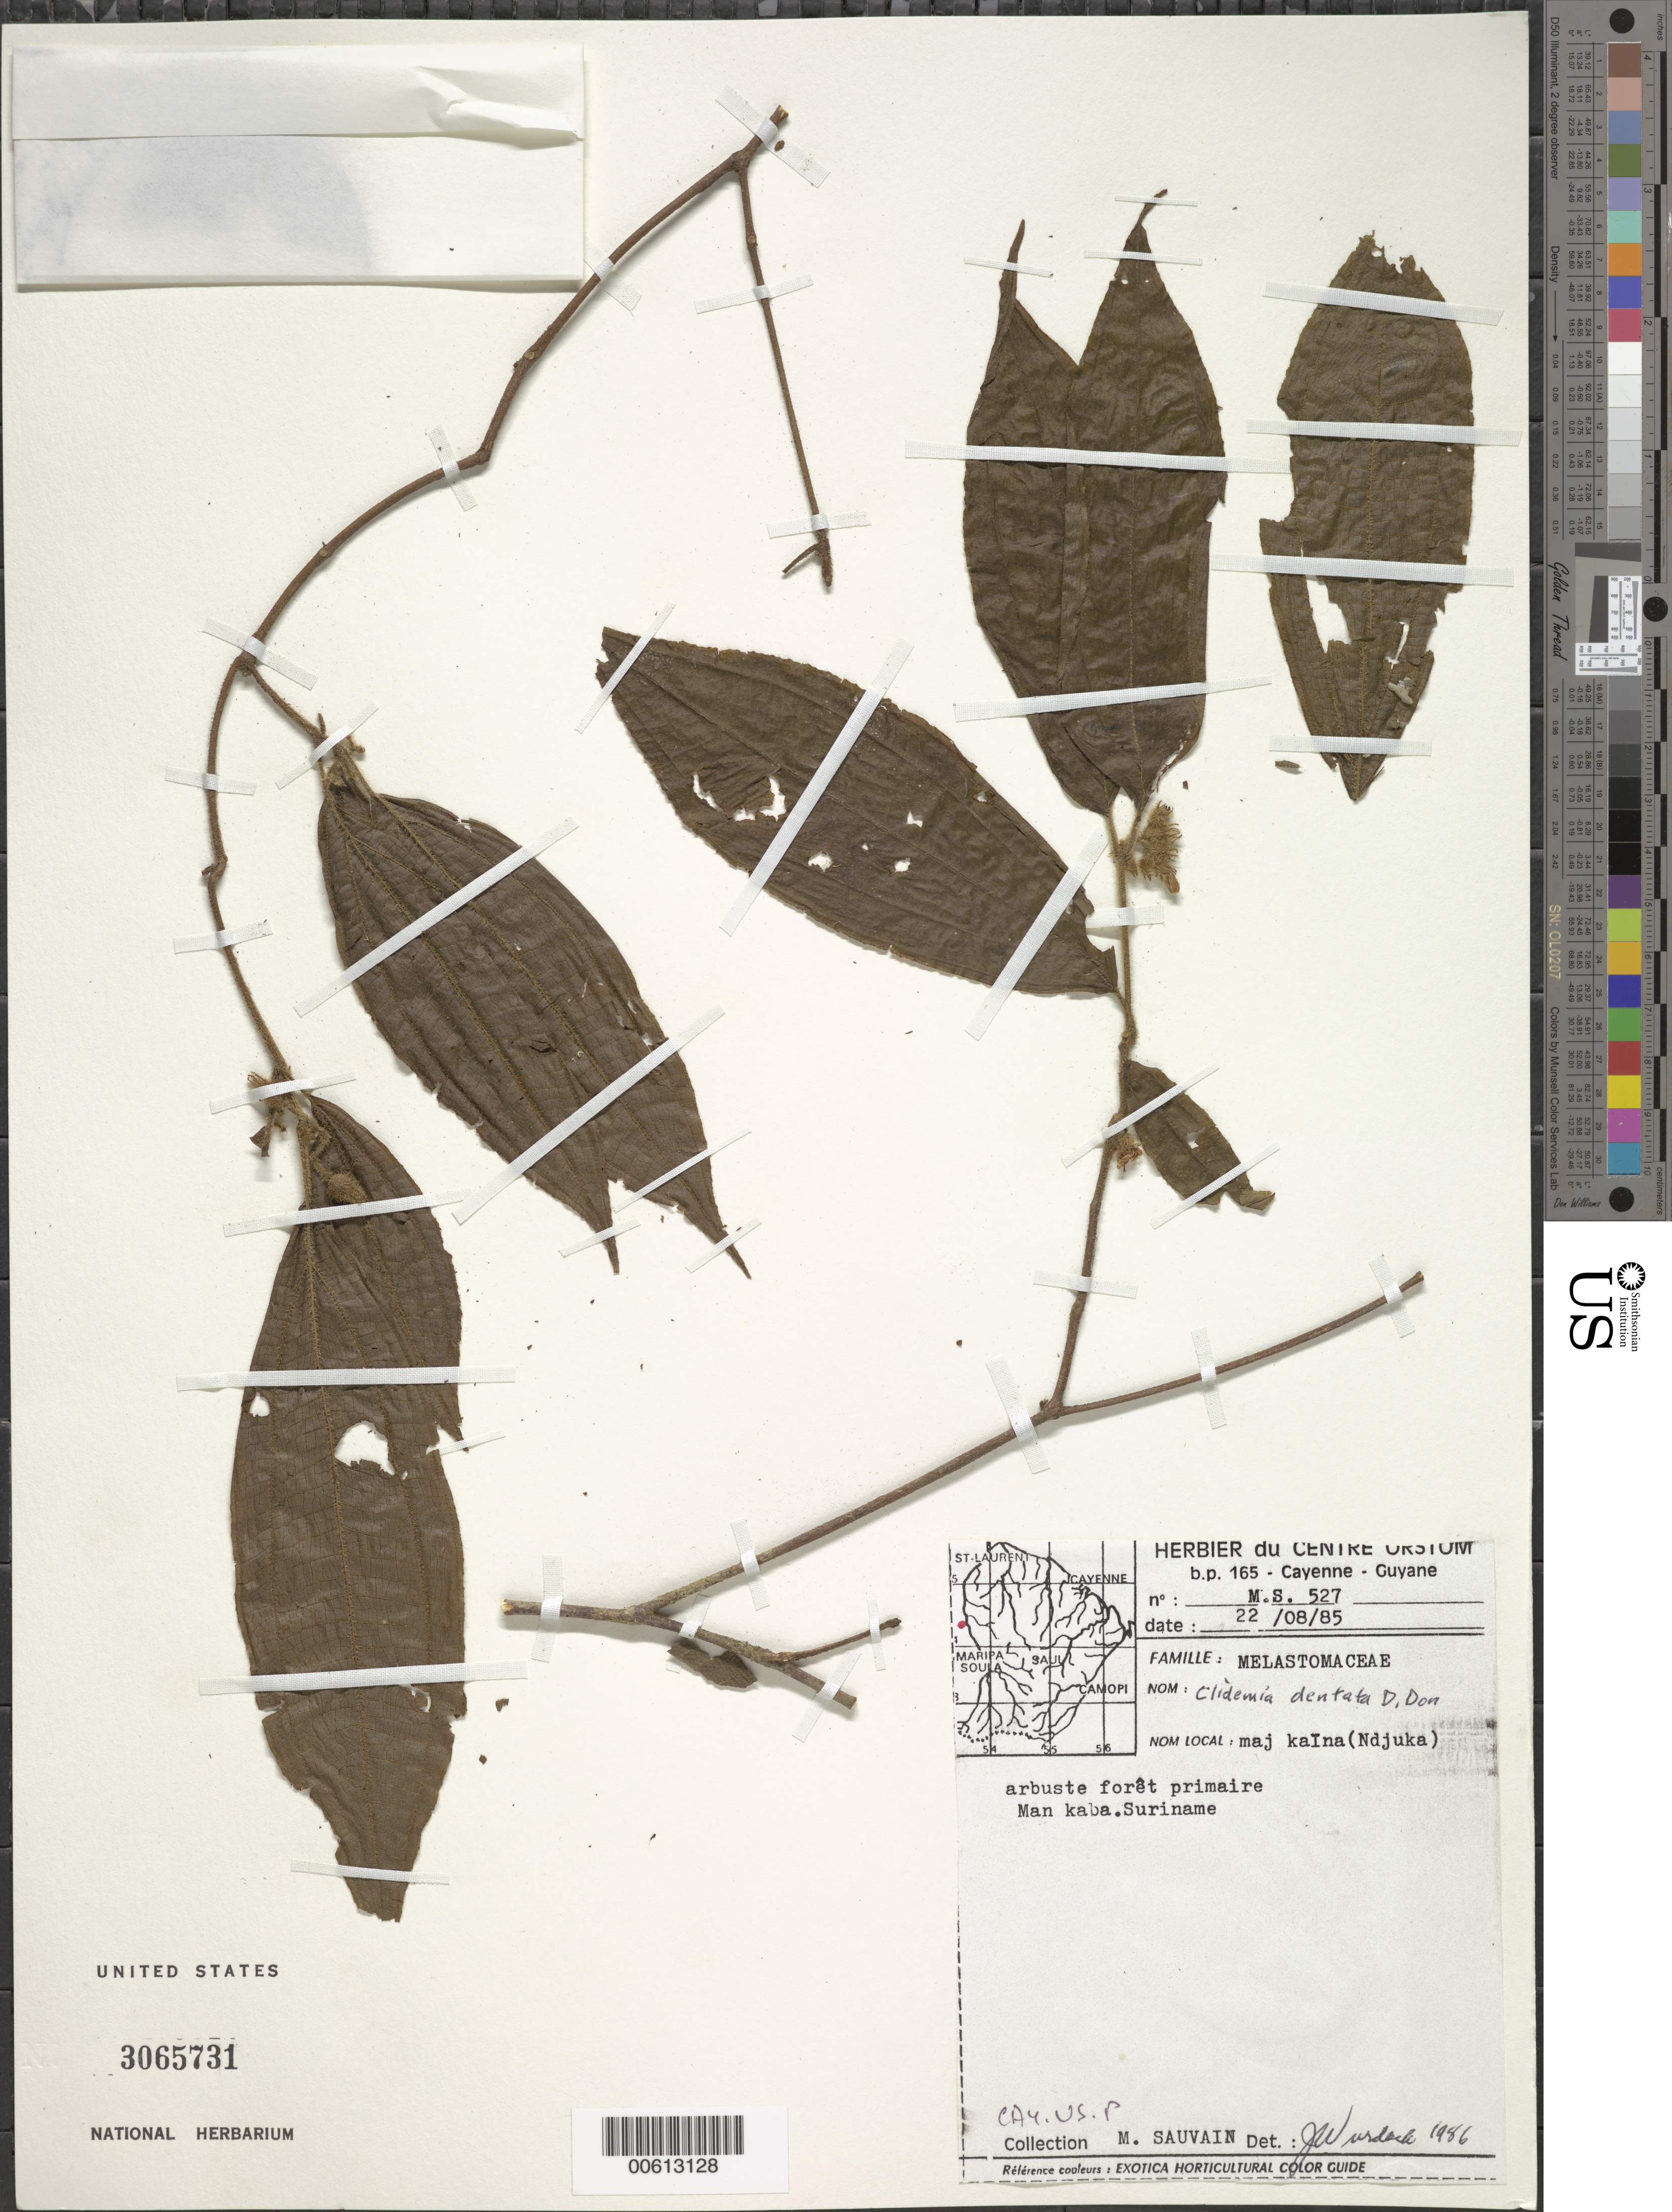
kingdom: Plantae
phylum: Tracheophyta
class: Magnoliopsida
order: Myrtales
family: Melastomataceae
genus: Clidemia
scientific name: Clidemia dentata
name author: D. Don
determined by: Wurdack, John J., (US), US (UNITED STATES)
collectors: M. Sauvain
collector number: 527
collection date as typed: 22-Aug-85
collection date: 1985-08-22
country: Suriname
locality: Saut Mankaba Soula, Bassin du Maroni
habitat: Foret primaire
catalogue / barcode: US 3065731